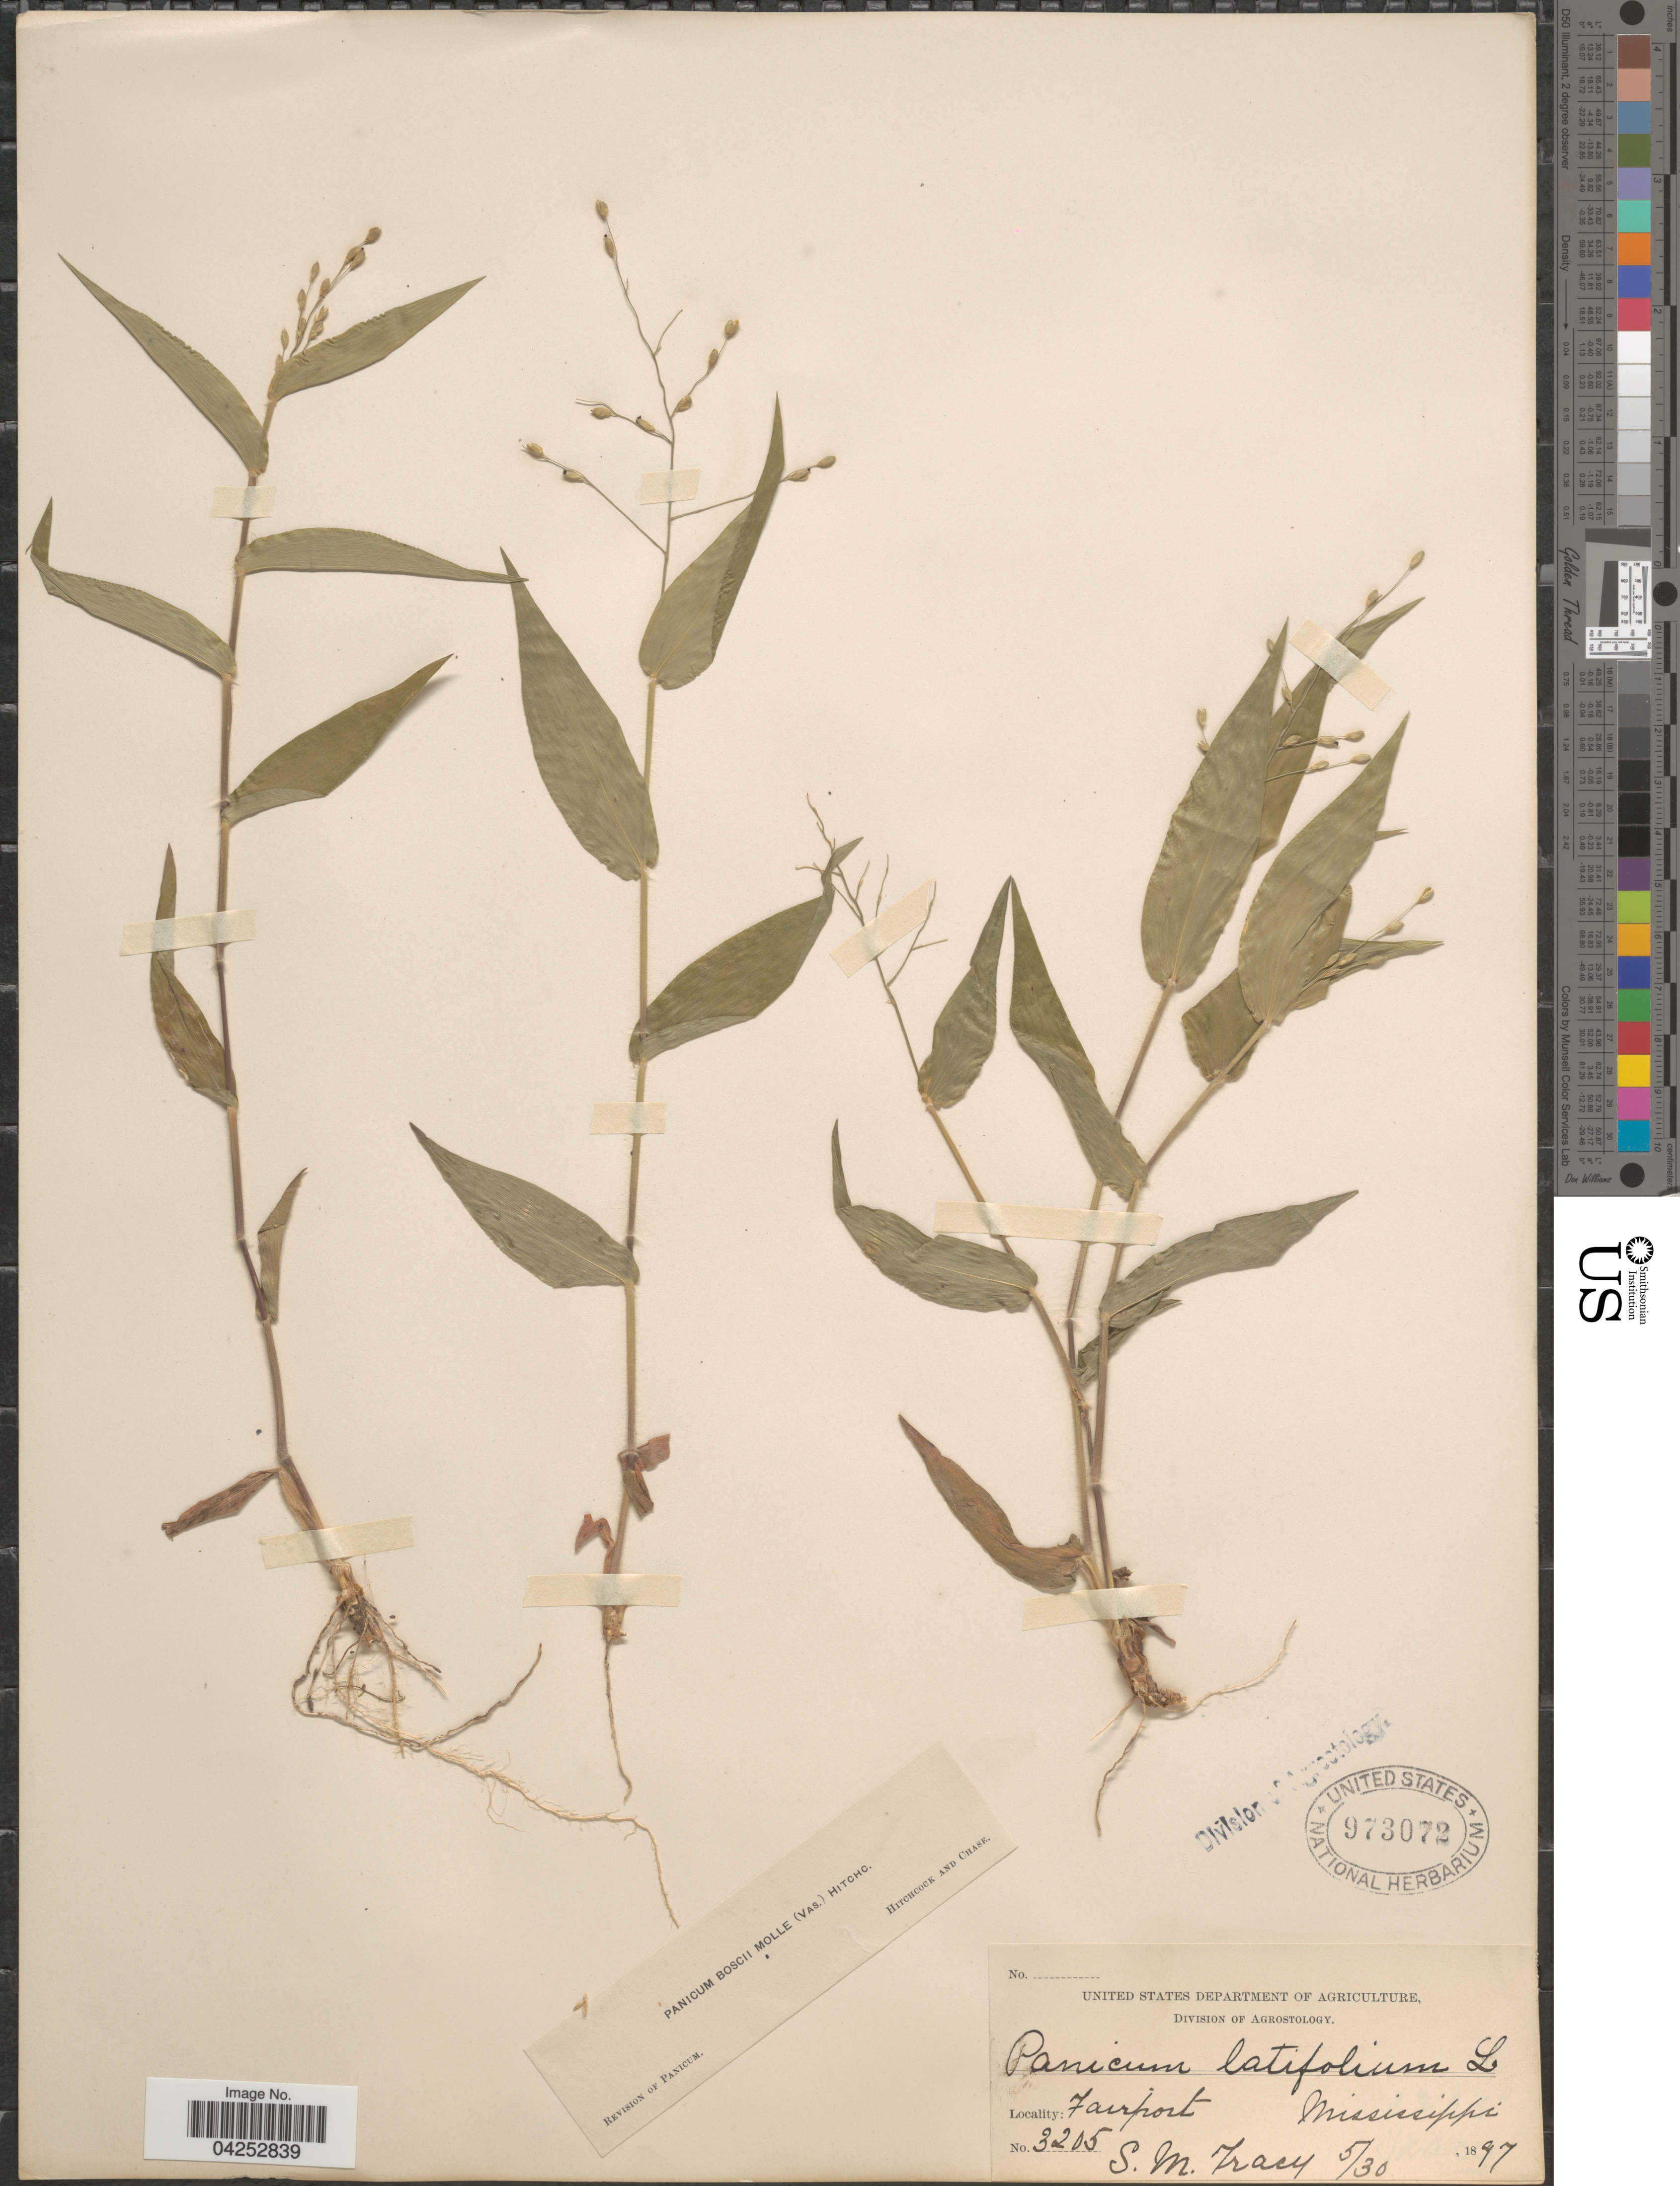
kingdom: Plantae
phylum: Tracheophyta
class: Liliopsida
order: Poales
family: Poaceae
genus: Dichanthelium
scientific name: Dichanthelium boscii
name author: (Poir.) Gould & C.A. Clark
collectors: S. M. Tracy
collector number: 3205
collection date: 1897-05-30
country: United States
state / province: Mississippi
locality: Fairport.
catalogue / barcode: US 973072